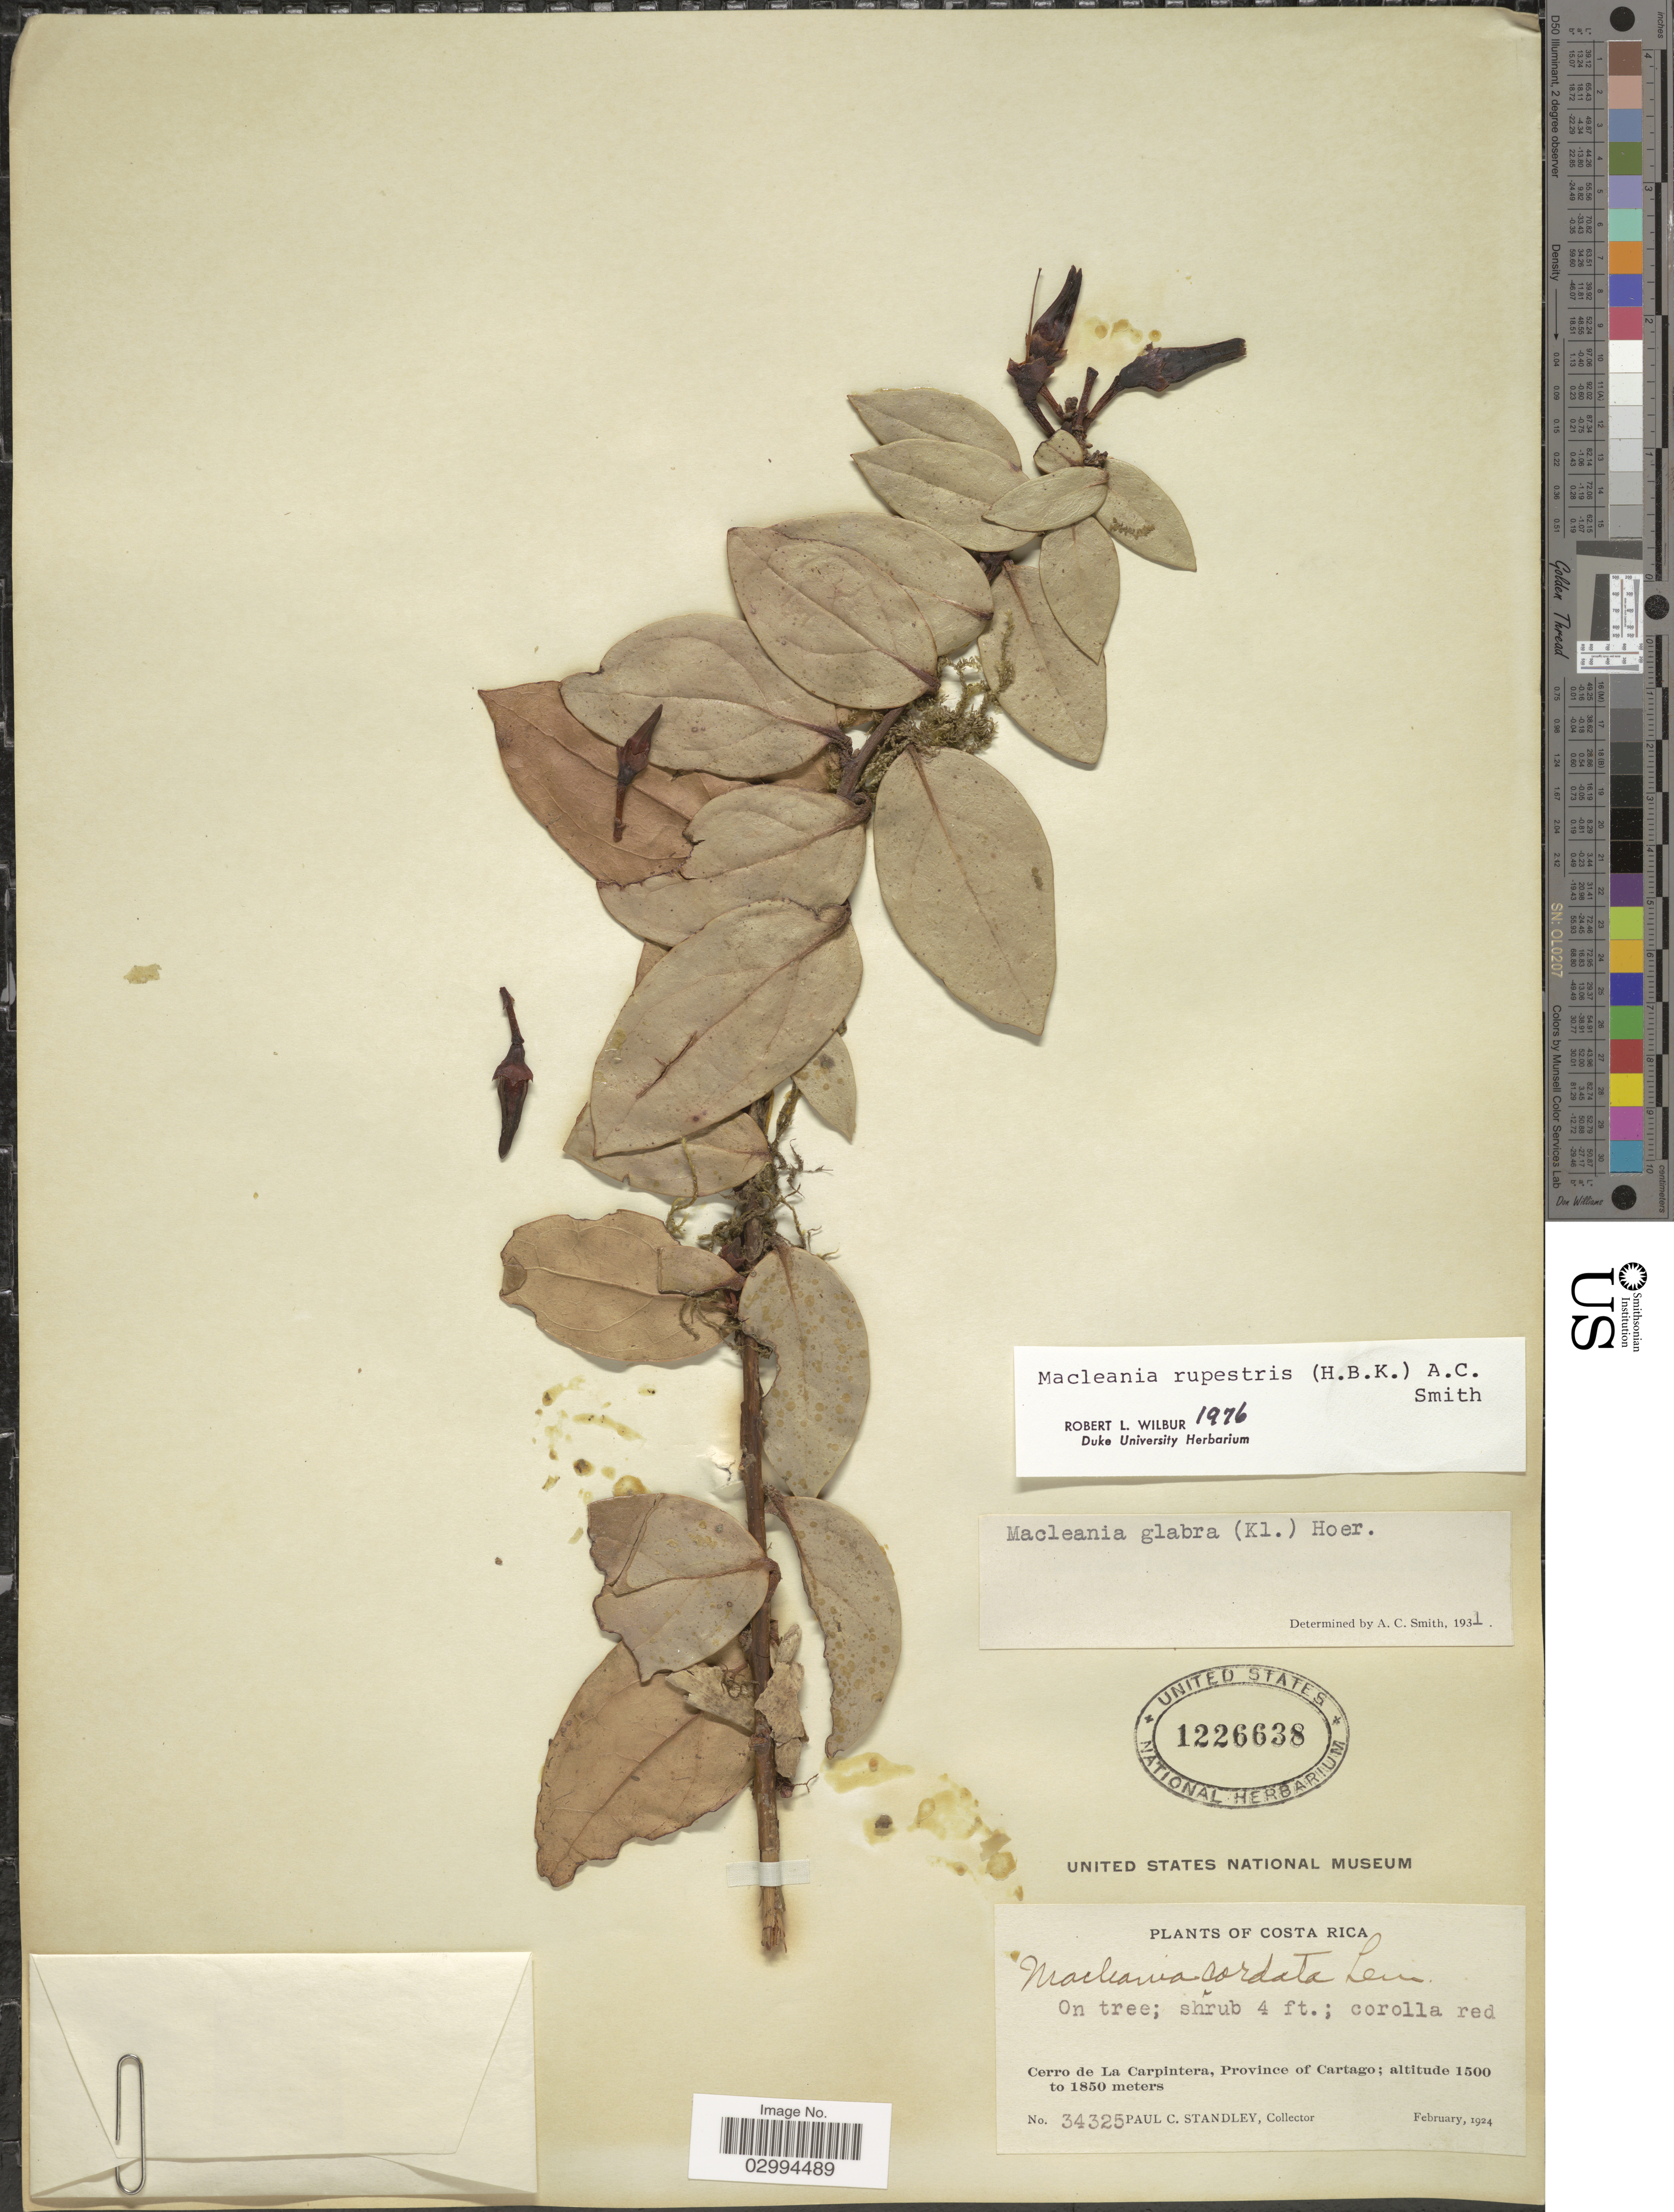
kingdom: Plantae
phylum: Tracheophyta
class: Magnoliopsida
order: Ericales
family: Ericaceae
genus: Macleania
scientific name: Macleania rupestris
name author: (Kunth) A.C. Sm.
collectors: P. C. Standley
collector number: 34325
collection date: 1924-02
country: Costa Rica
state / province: Cartago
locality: Cerro de La Carpintera.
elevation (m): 1500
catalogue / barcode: US 1226638